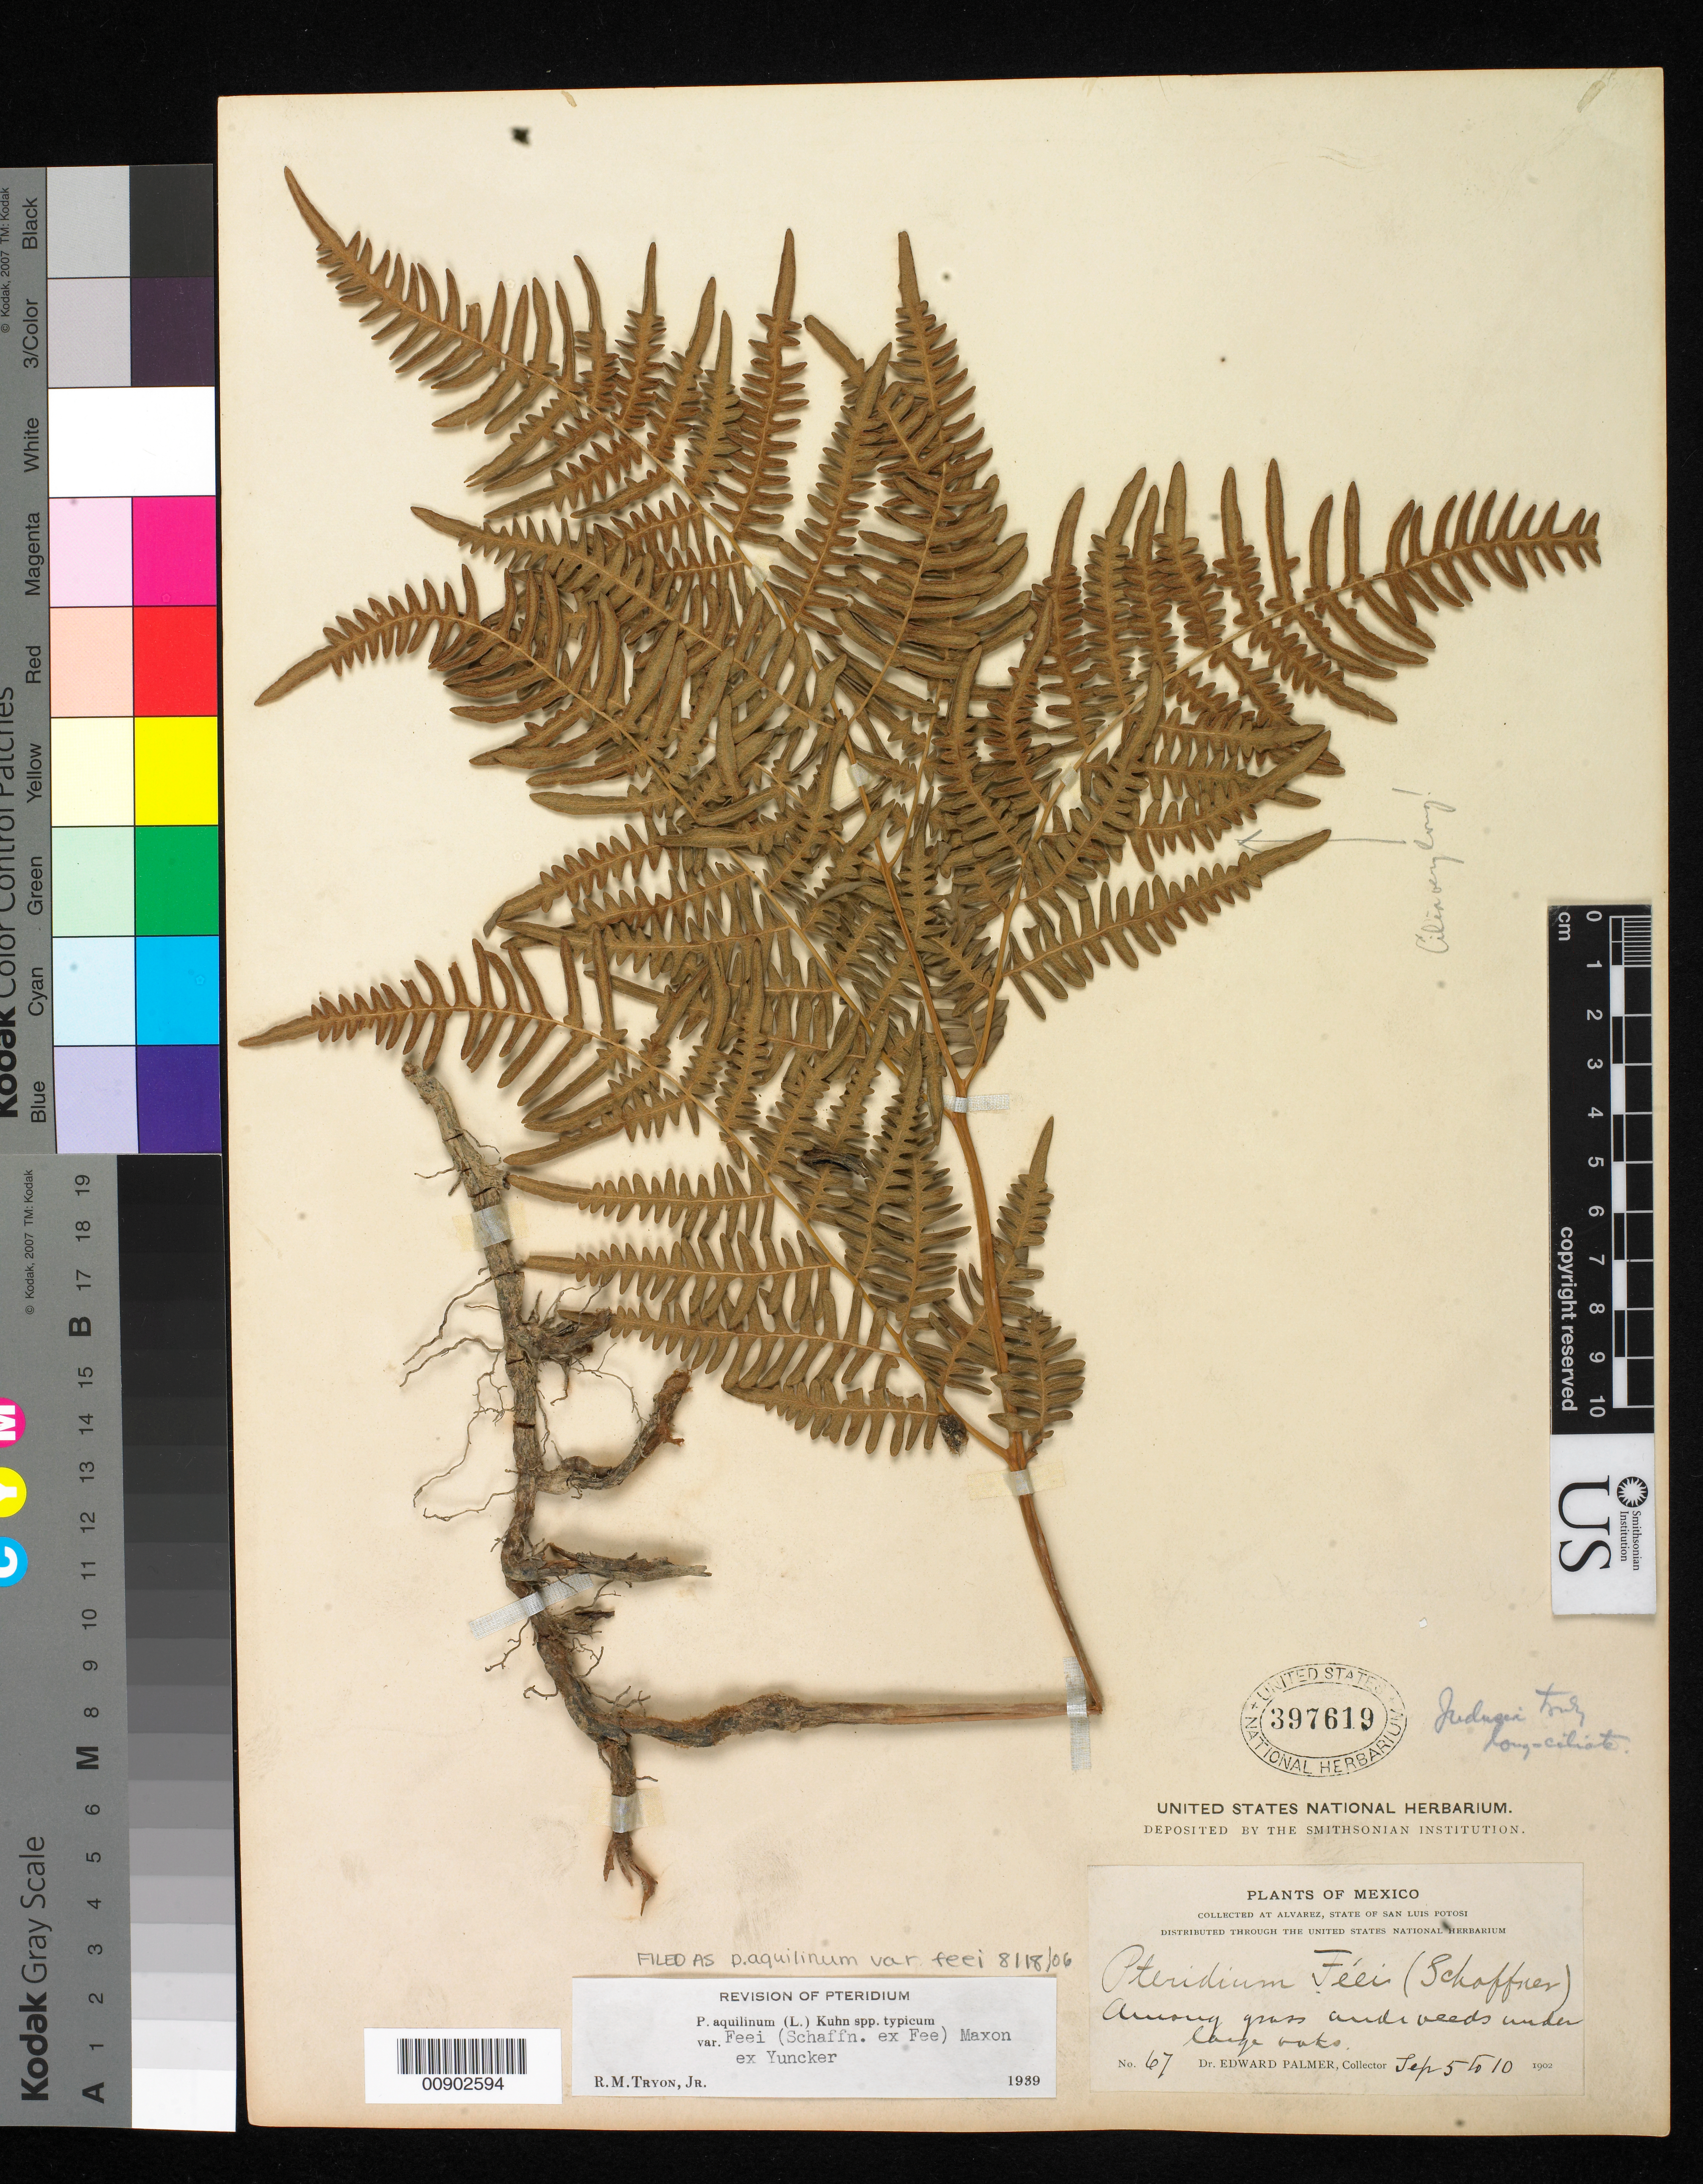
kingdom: Plantae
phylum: Tracheophyta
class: Polypodiopsida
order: Polypodiales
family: Dennstaedtiaceae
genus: Pteridium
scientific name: Pteridium aquilinum var. feei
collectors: E. Palmer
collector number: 67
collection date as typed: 05 Sep 1902 to 10 Sep 1902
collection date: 1902-09-05/1902-09-10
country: Mexico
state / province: San Luis Potosí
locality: Alvarez, San Luis Potosí.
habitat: Among grass and weeds under large rocks.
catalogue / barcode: US 397619